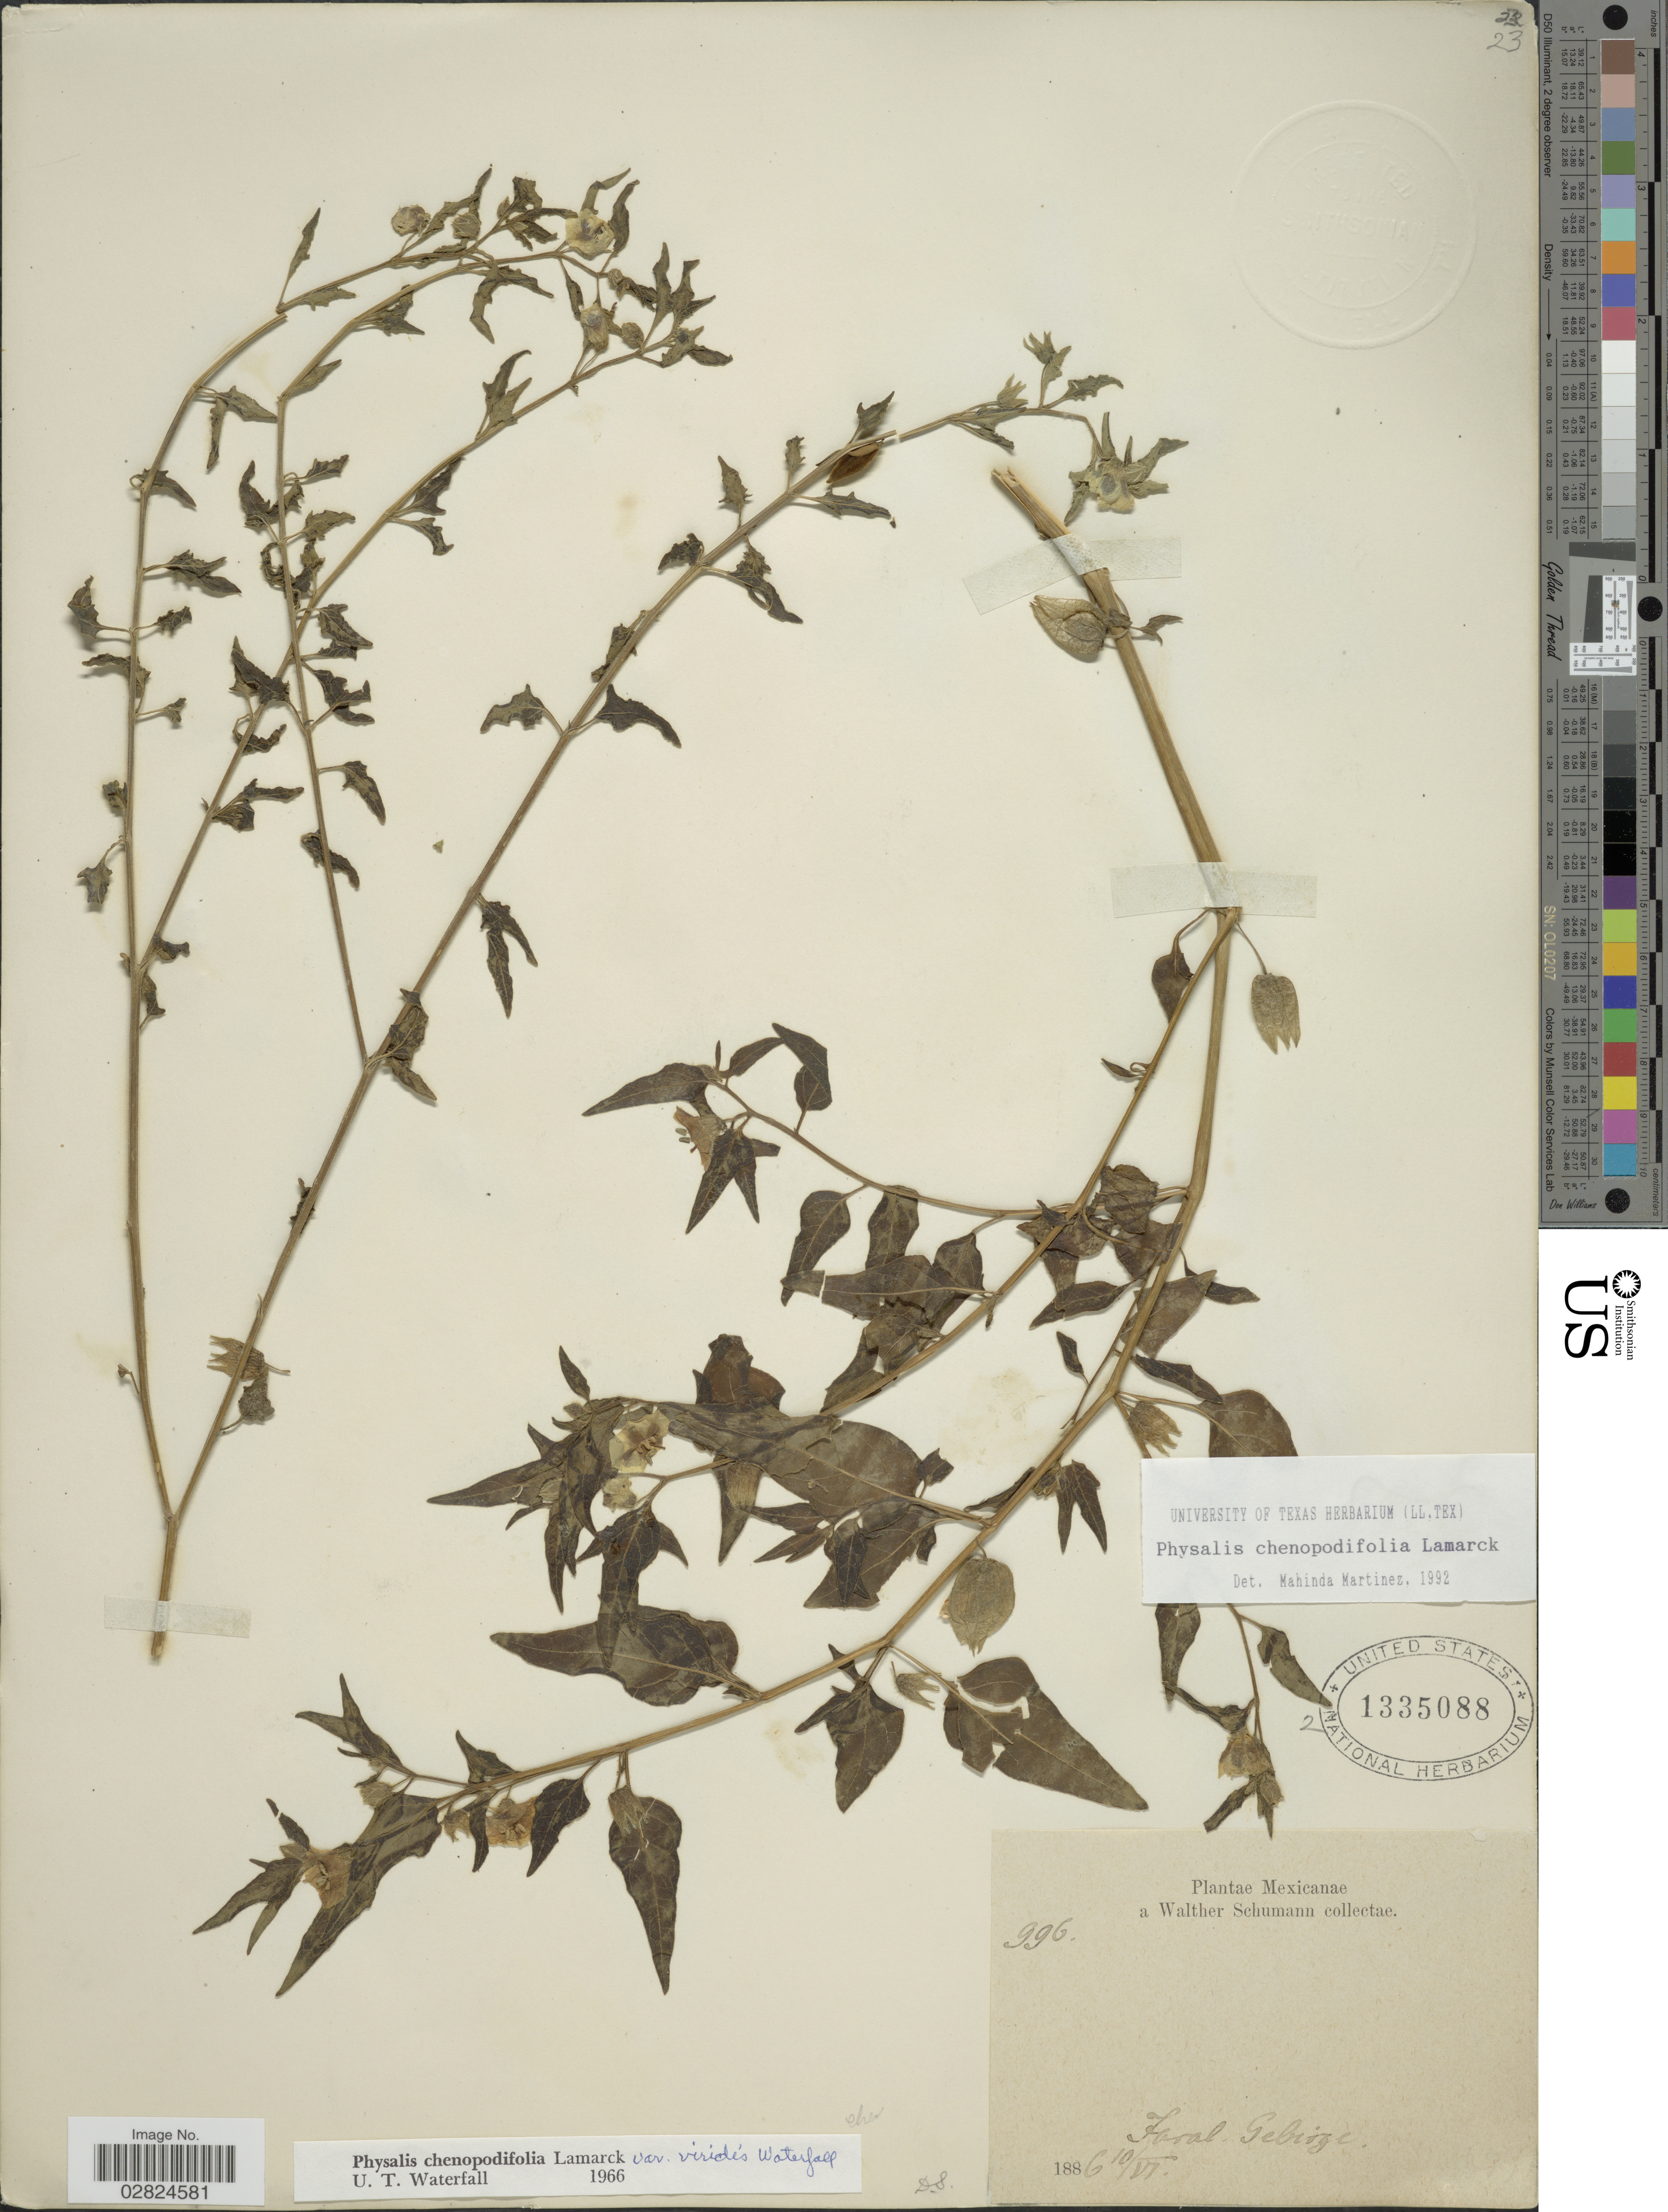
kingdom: Plantae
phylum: Tracheophyta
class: Magnoliopsida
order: Solanales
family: Solanaceae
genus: Physalis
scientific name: Physalis chenopodifolia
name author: Lam.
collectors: W. Schumann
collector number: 996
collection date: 1886-06-10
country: Mexico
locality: Faral Gebirge.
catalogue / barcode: US 1335088